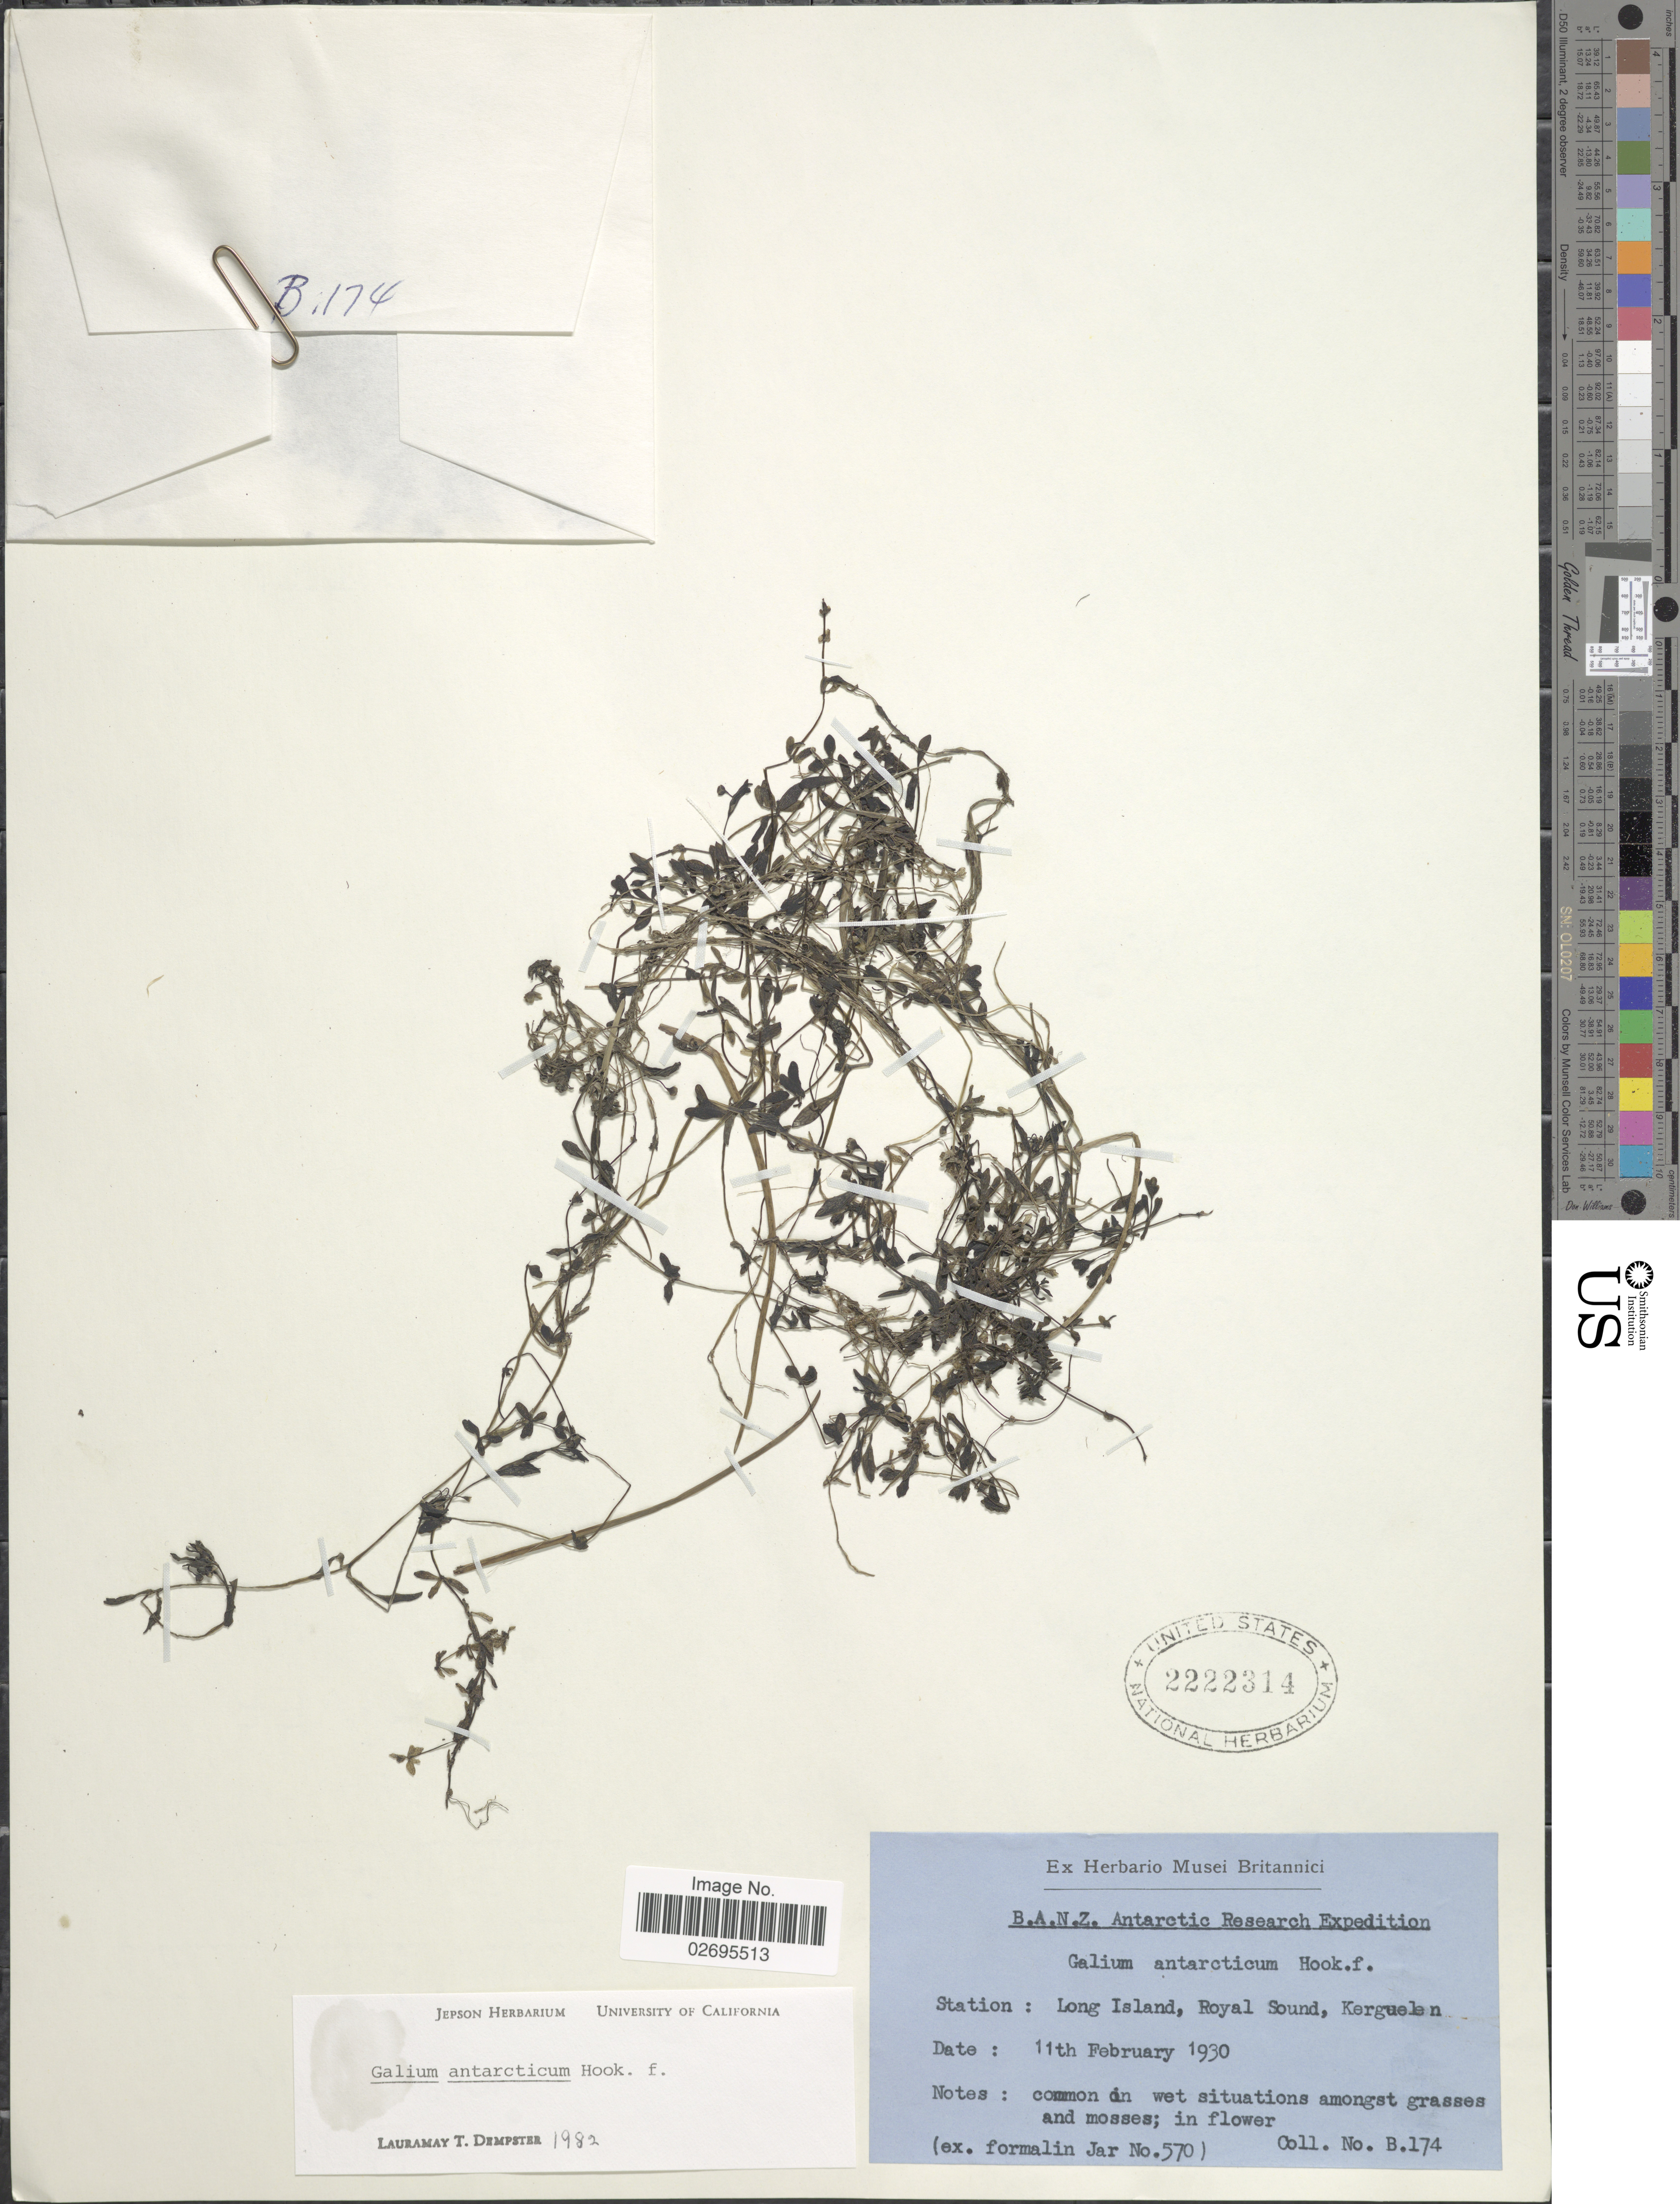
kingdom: Plantae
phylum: Tracheophyta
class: Magnoliopsida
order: Gentianales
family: Rubiaceae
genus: Galium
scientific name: Galium antarcticum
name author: Hook. f.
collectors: ex herb. Musei Britannici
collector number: B.174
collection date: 1930-02-11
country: French Southern Territories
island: Kerguelen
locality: Station: Long Island, Royal Sound, Kerguelen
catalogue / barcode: US 2222314